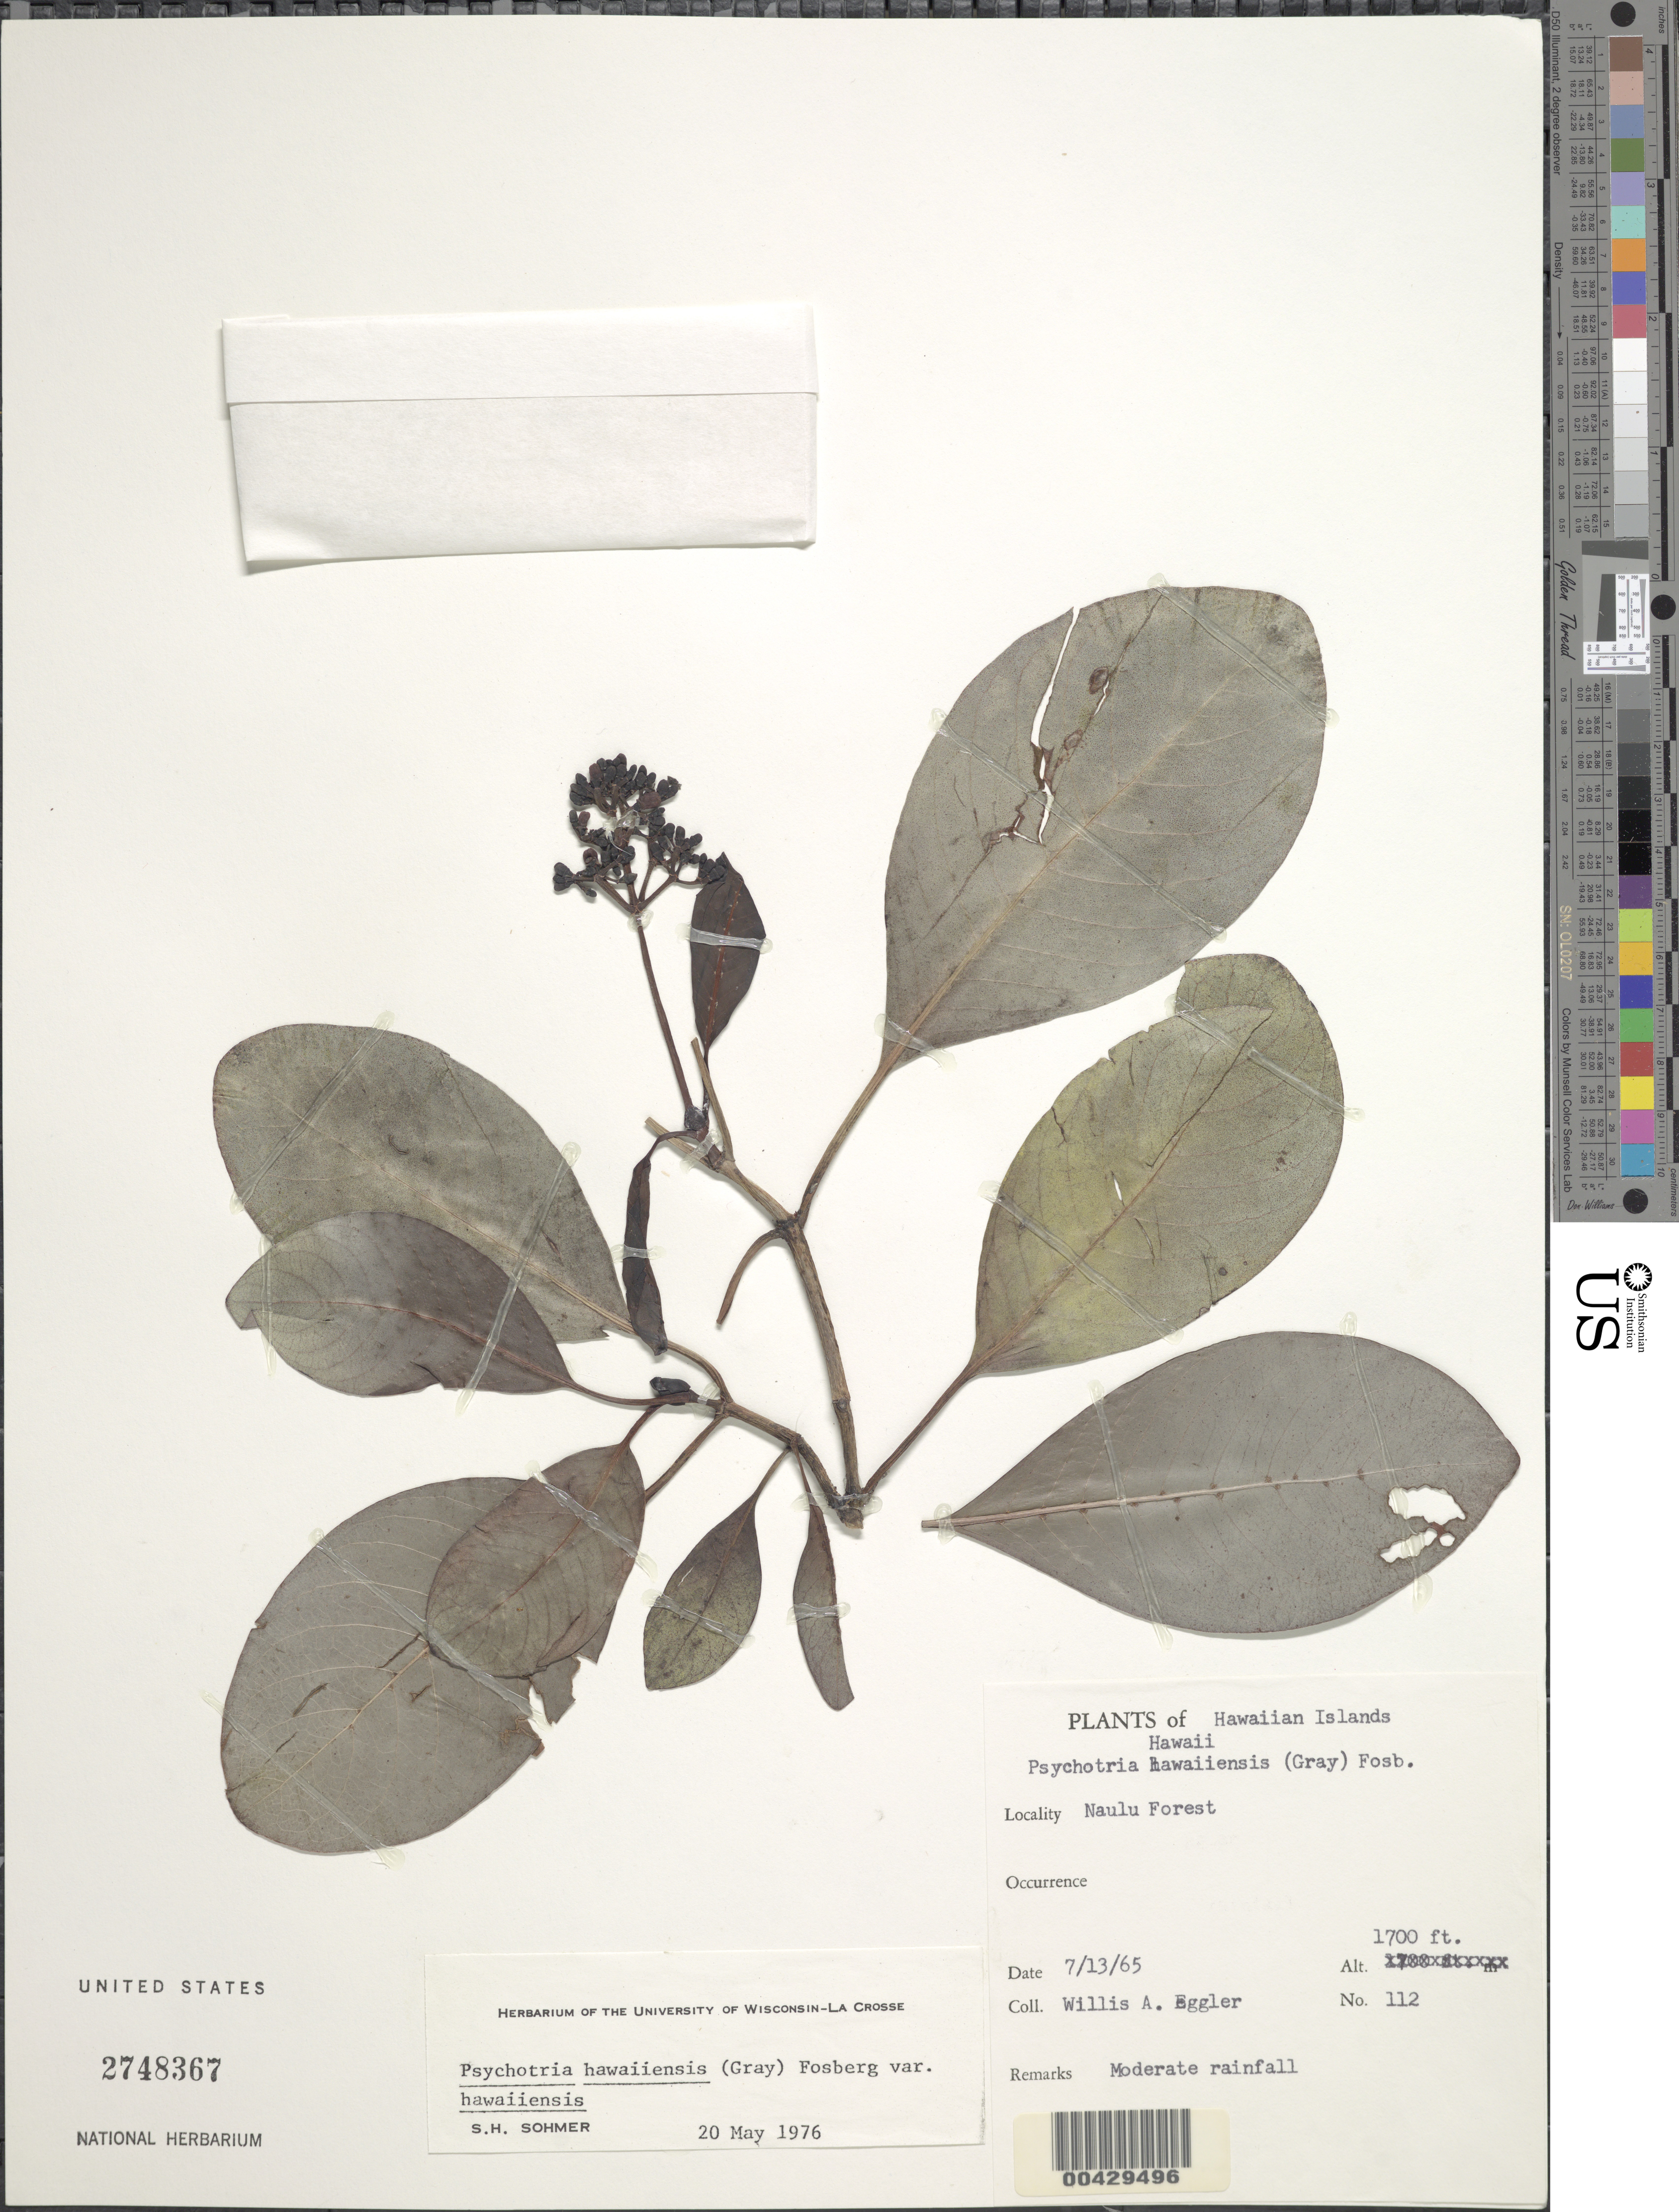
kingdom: Plantae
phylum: Tracheophyta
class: Magnoliopsida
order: Gentianales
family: Rubiaceae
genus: Psychotria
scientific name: Psychotria hawaiiensis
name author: (A. Gray) Fosberg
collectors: W. A. Eggler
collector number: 112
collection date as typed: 13 Jul 1965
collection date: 1965-07-13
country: United States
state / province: Hawaii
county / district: Hawaii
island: Hawaii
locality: Naulu Forest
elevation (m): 518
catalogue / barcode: US 2748367